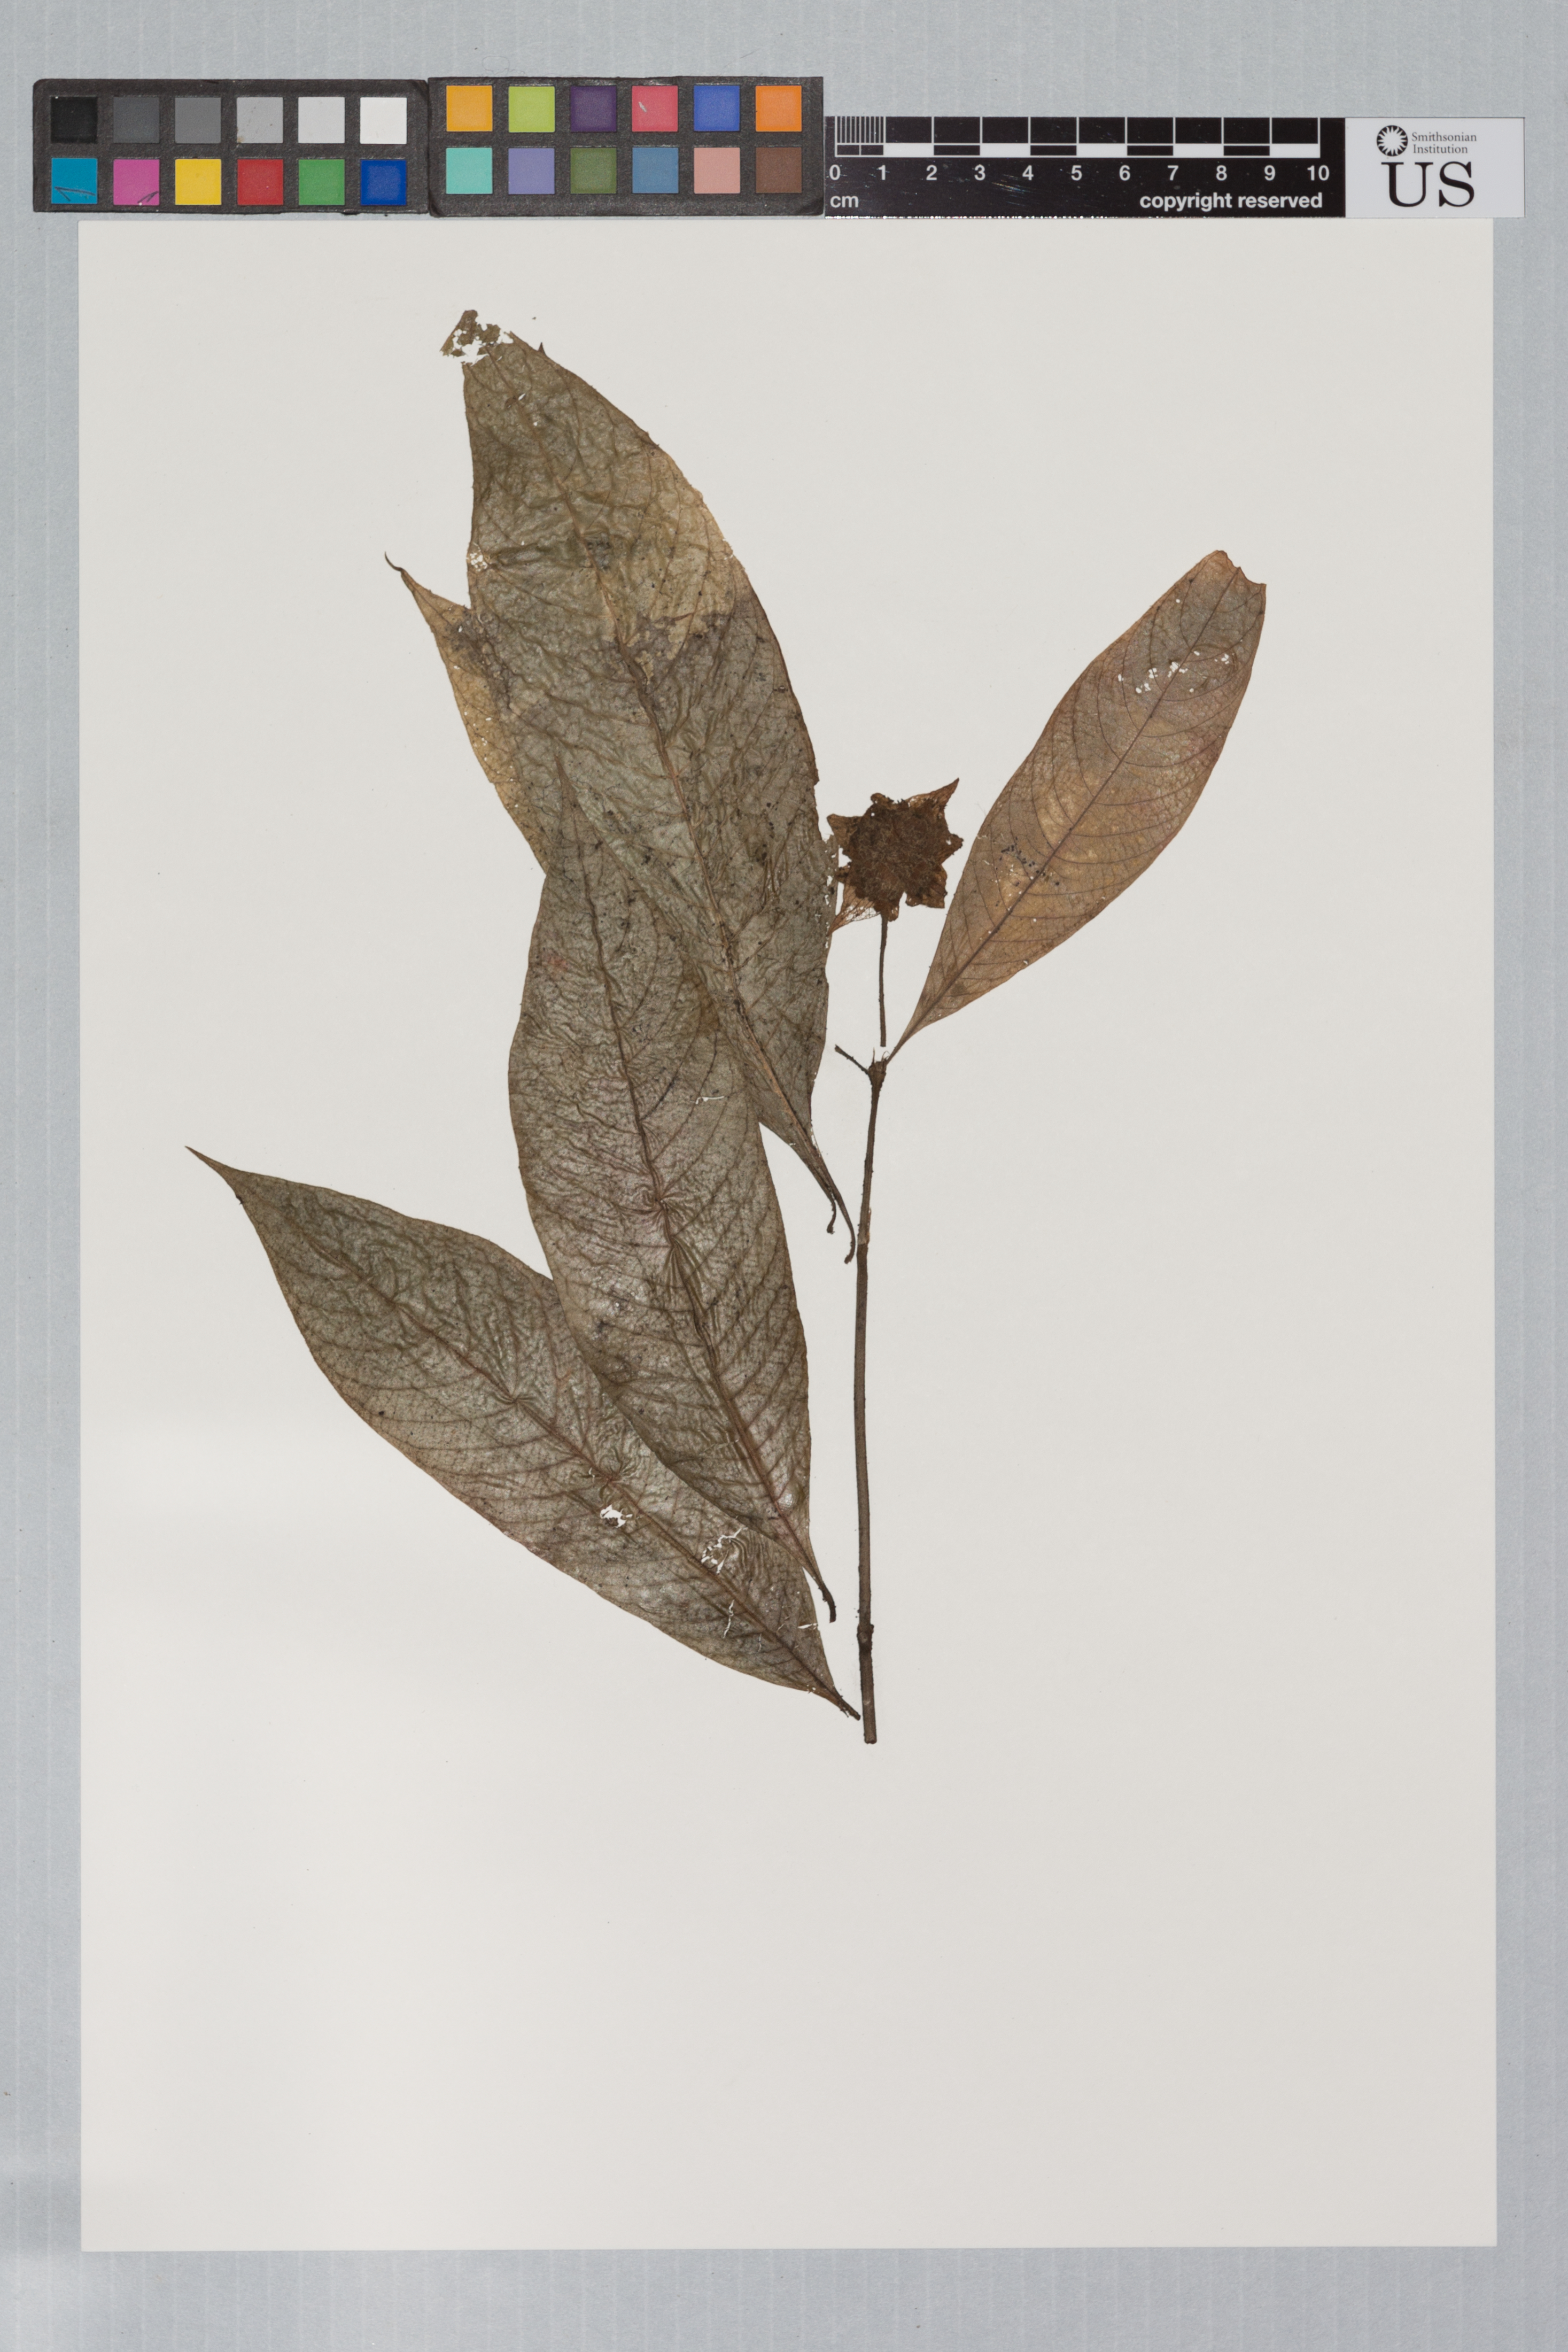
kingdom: Plantae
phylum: Tracheophyta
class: Magnoliopsida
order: Gentianales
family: Rubiaceae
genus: Psychotria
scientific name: Psychotria bracteocardia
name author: (DC.) Müll. Arg.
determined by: Taylor, Charlotte M.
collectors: H. D. Clarke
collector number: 1132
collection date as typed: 13 February 1996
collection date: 1996-02-13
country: Guyana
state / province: Cuyuni-Mazaruni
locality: Paruima to Ilubia Creek trail; near Kamarang River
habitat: Trailside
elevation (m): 500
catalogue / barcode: US 3384379